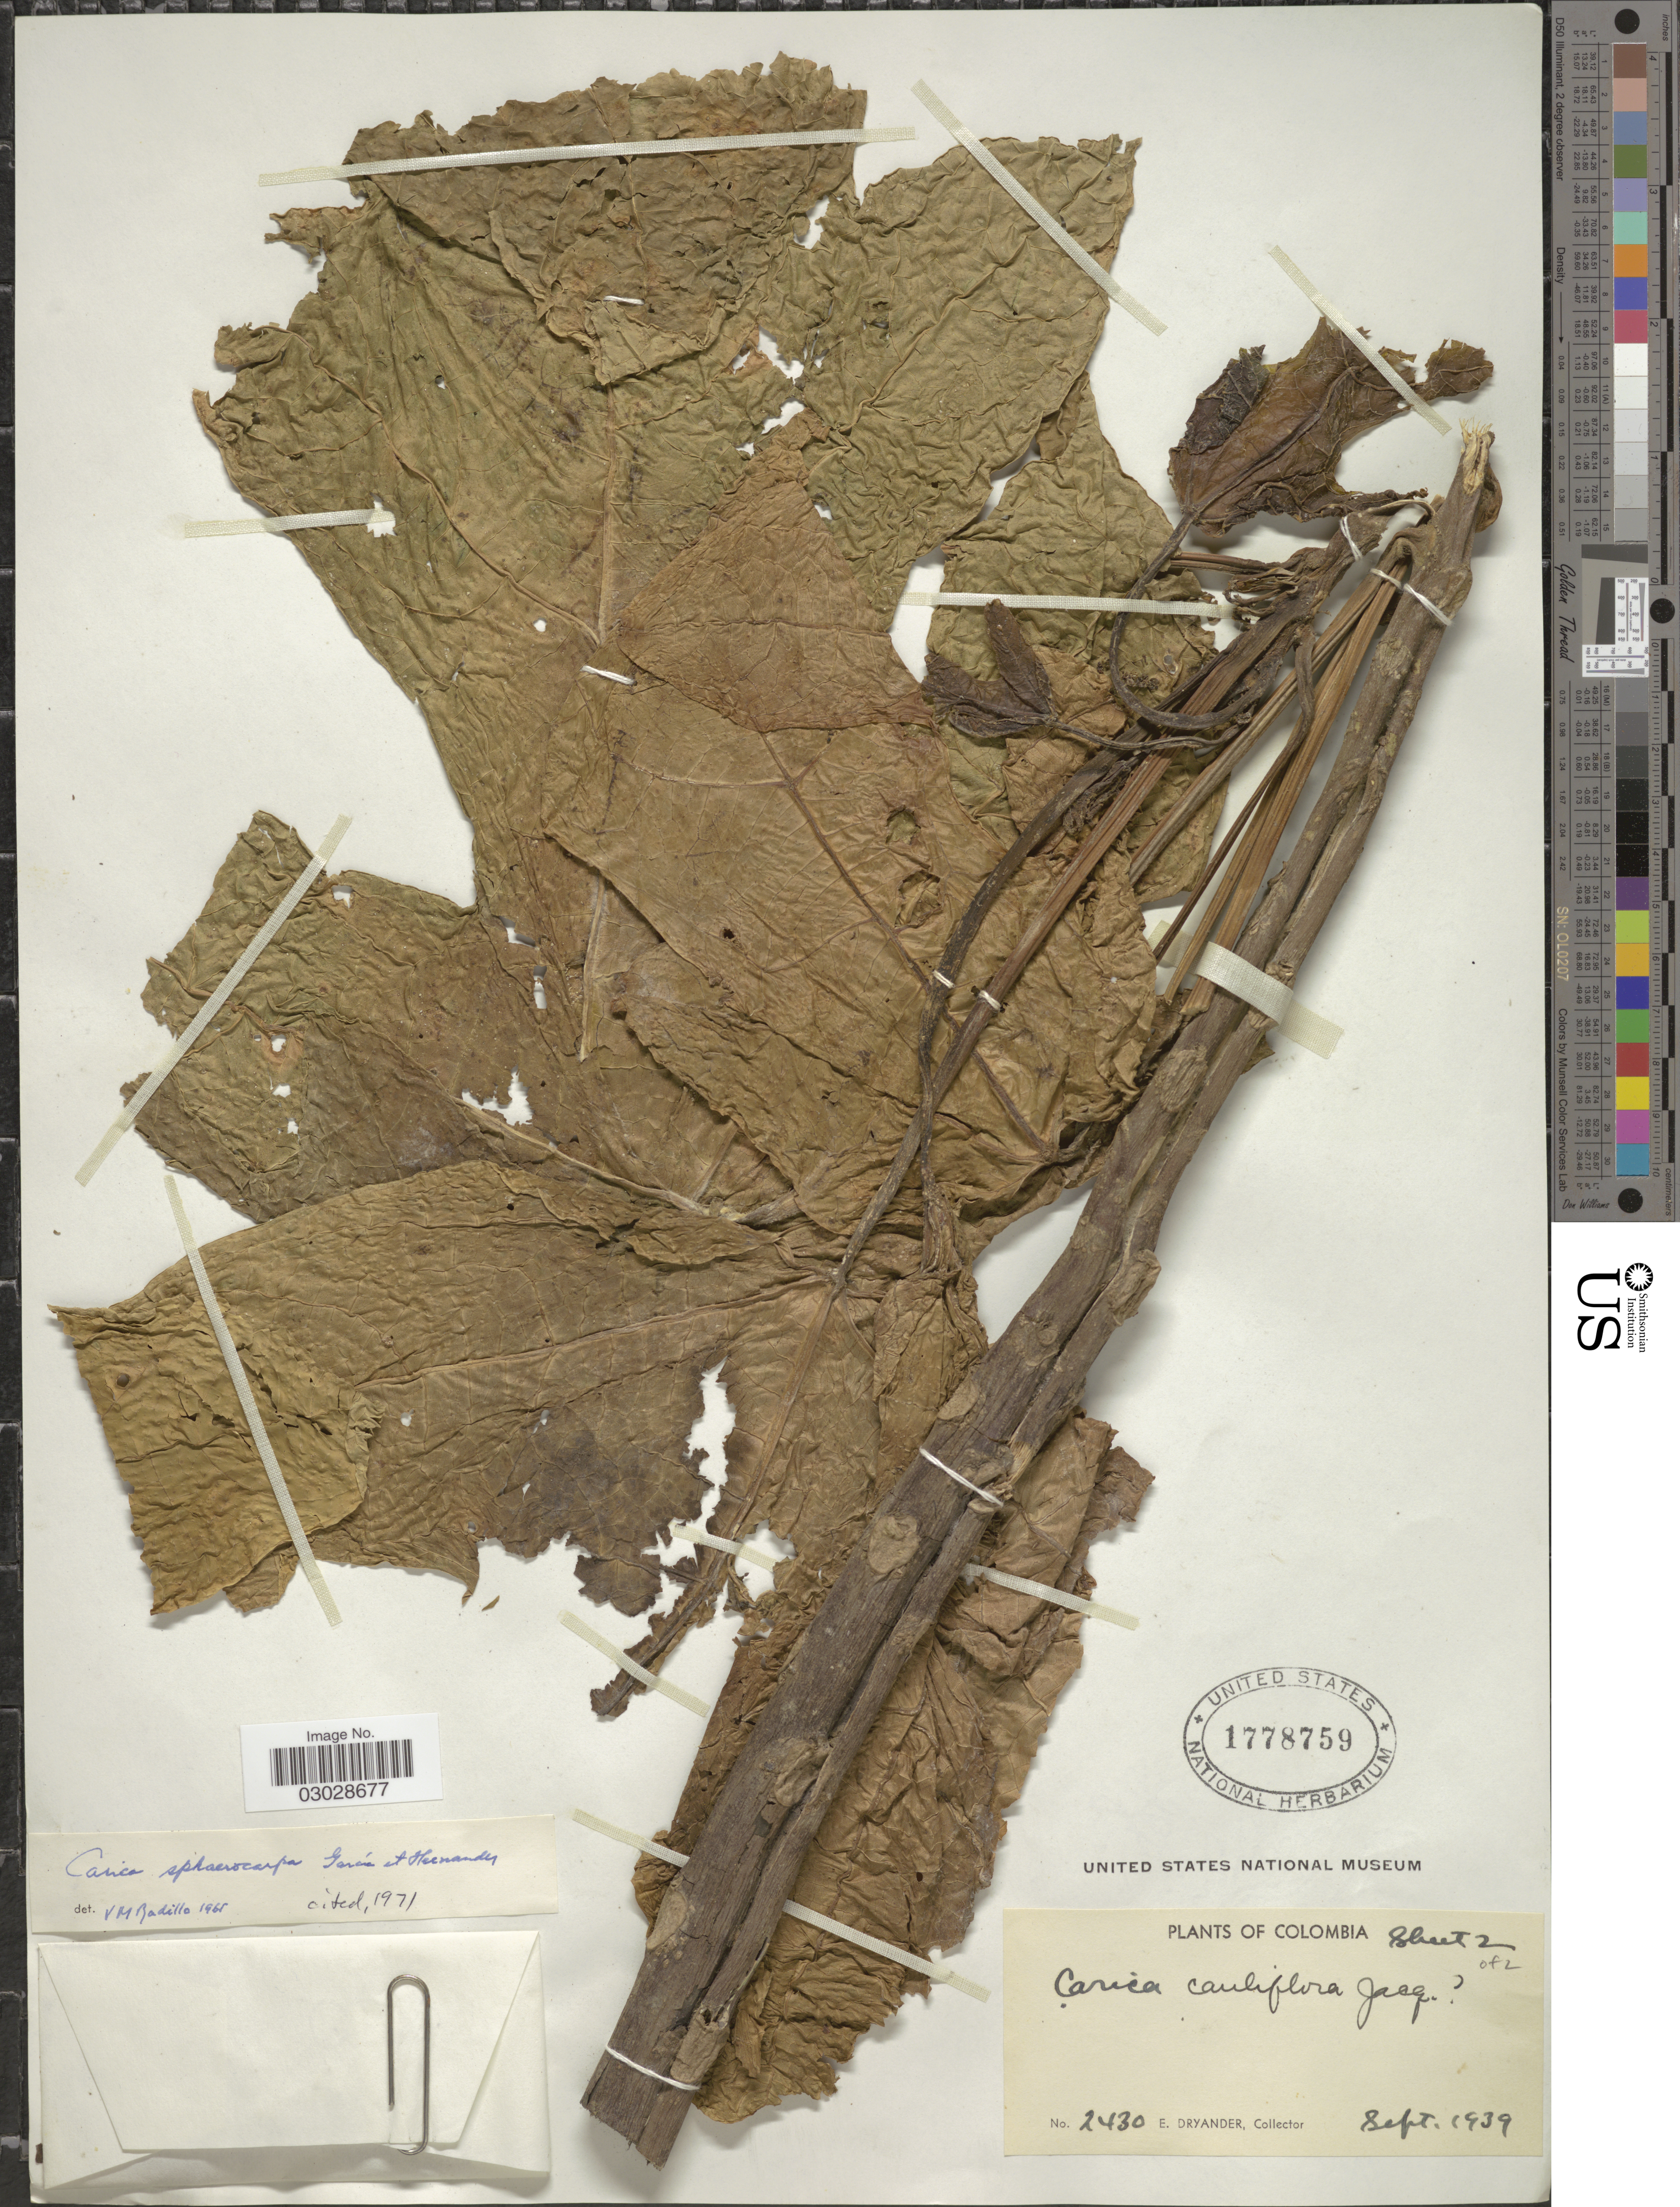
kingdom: Plantae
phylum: Tracheophyta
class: Magnoliopsida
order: Brassicales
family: Caricaceae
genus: Vasconcellea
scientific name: Vasconcellea sphaerocarpa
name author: (García-Barr. & Hern. Cam.) V.M. Badillo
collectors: E. Dryander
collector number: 2430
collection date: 1939-09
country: Colombia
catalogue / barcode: US 1778759